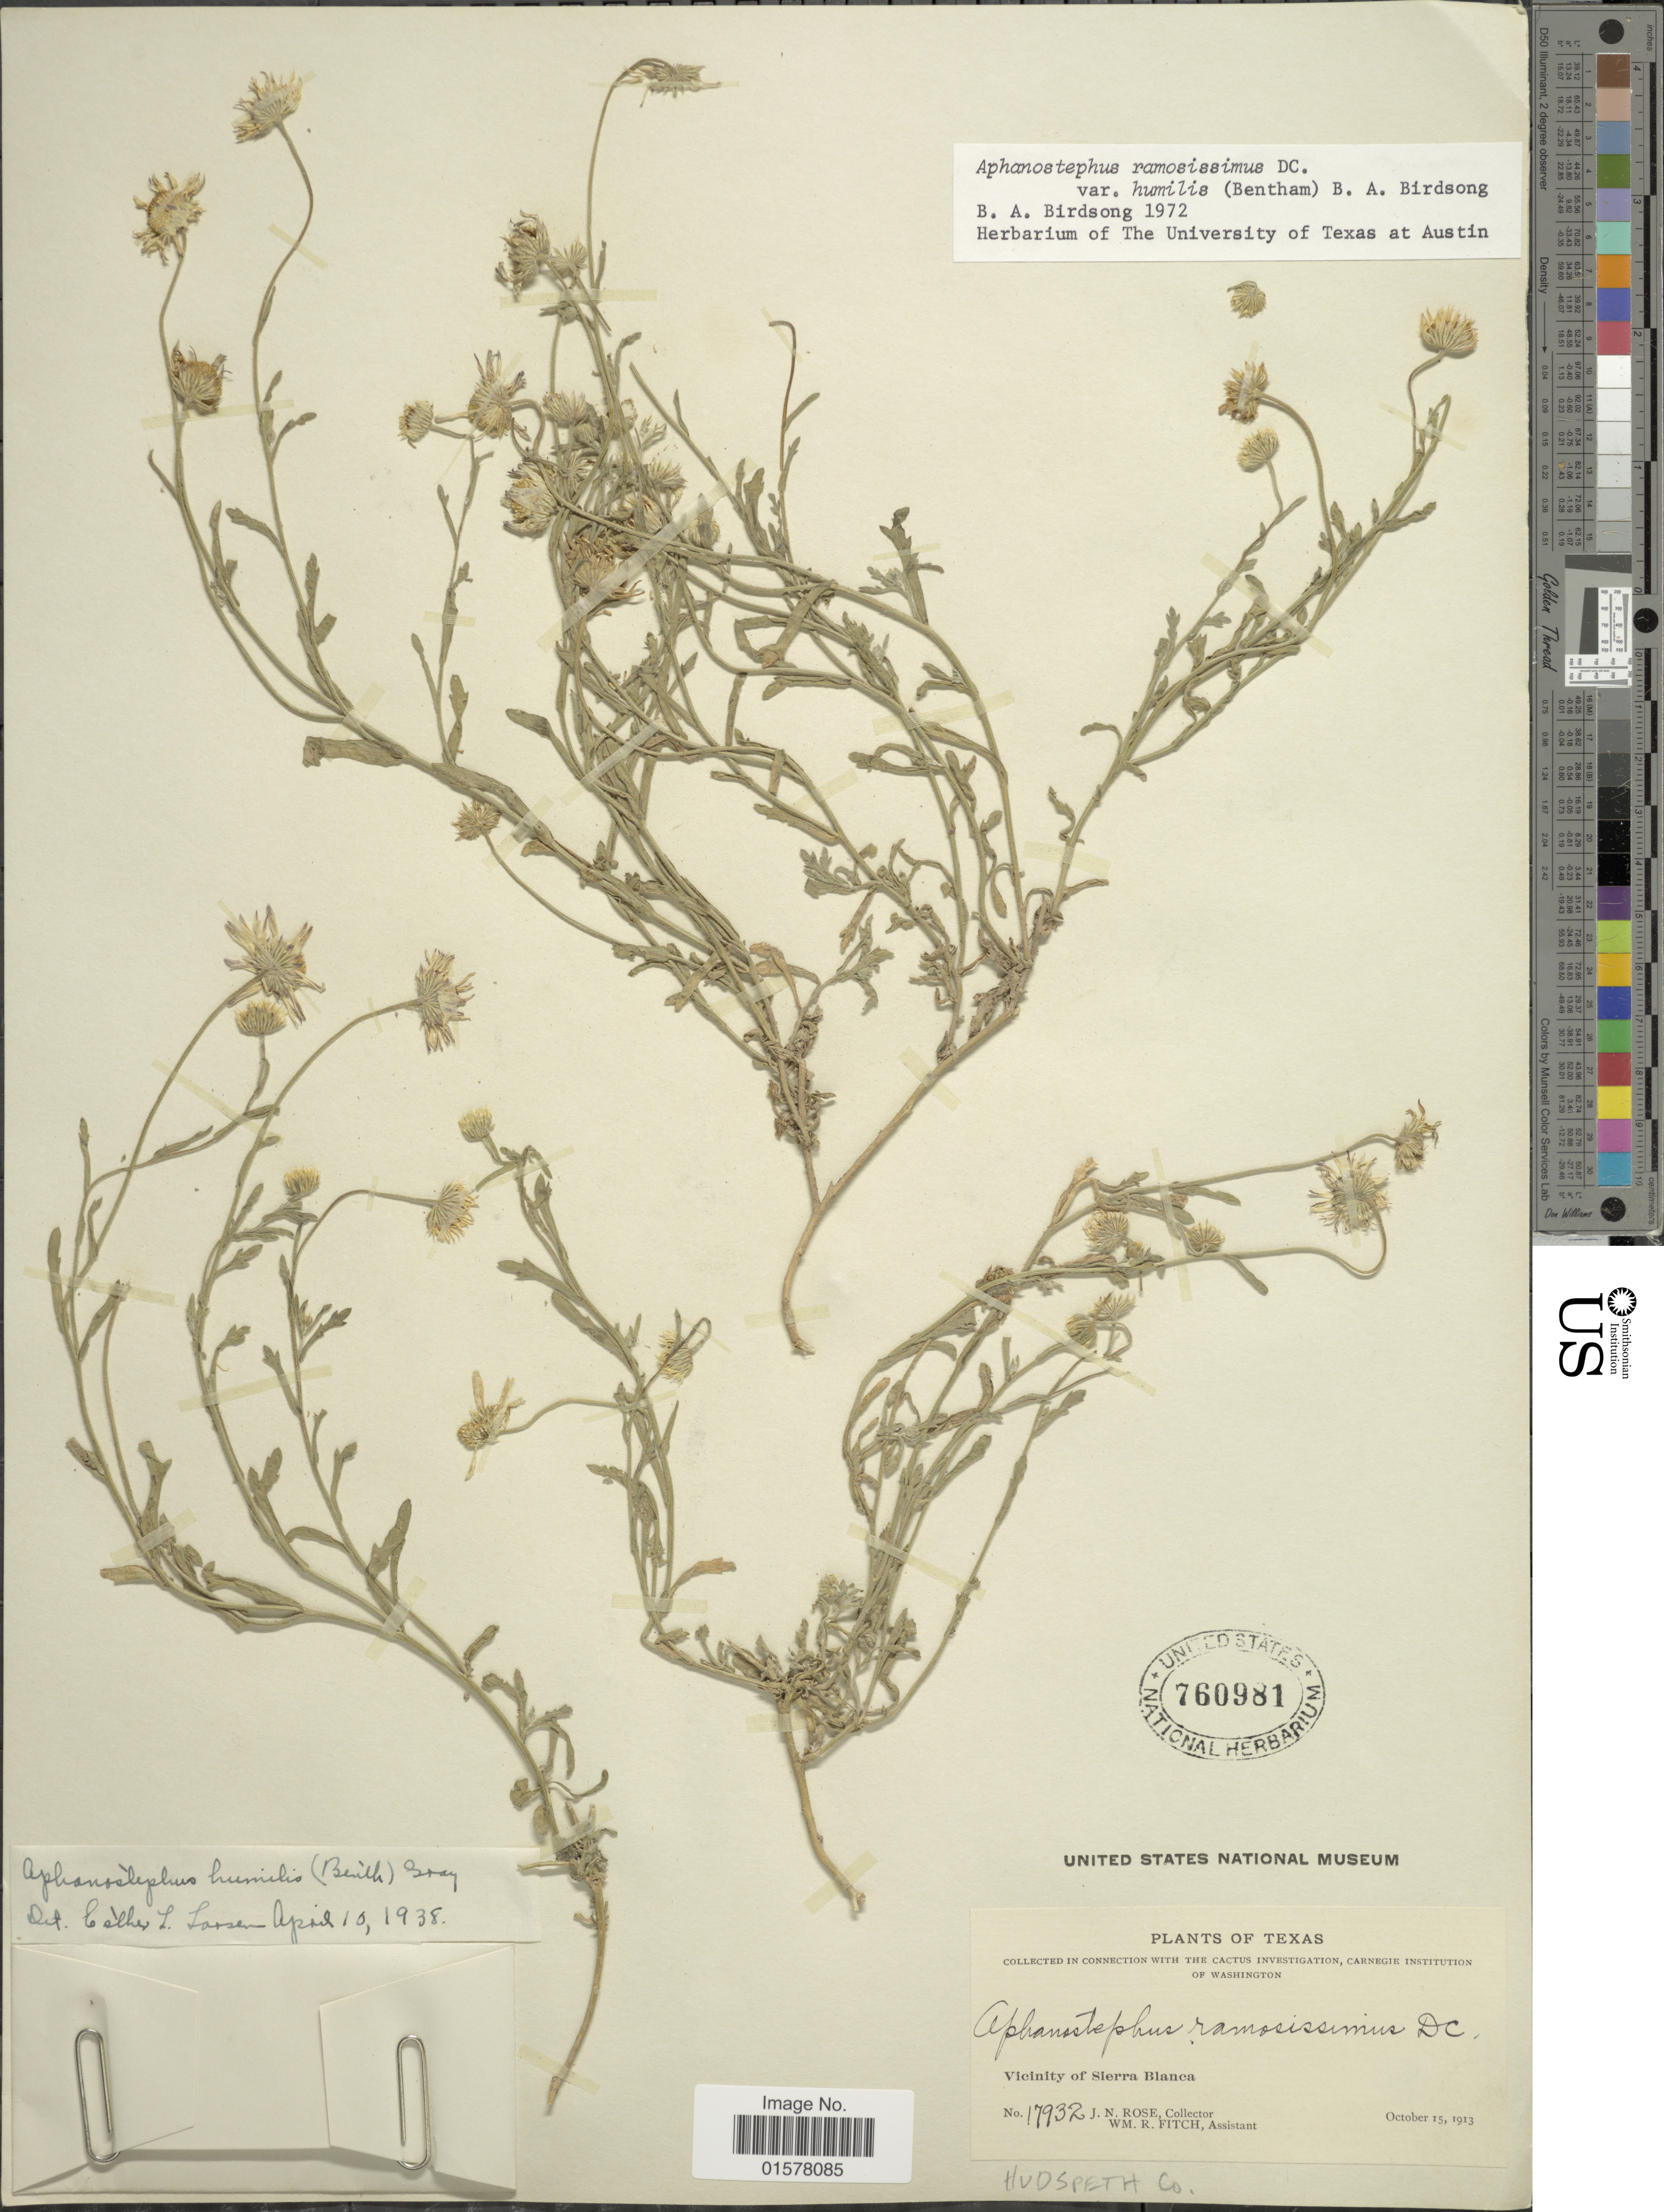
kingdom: Plantae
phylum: Tracheophyta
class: Magnoliopsida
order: Asterales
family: Asteraceae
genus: Aphanostephus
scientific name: Aphanostephus ramosissimus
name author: DC.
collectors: J. N. Rose & W. R. Fitch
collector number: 17932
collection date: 1913-10-15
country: United States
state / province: Texas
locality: Vicinity of Sierra Blanca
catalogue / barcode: US 760981